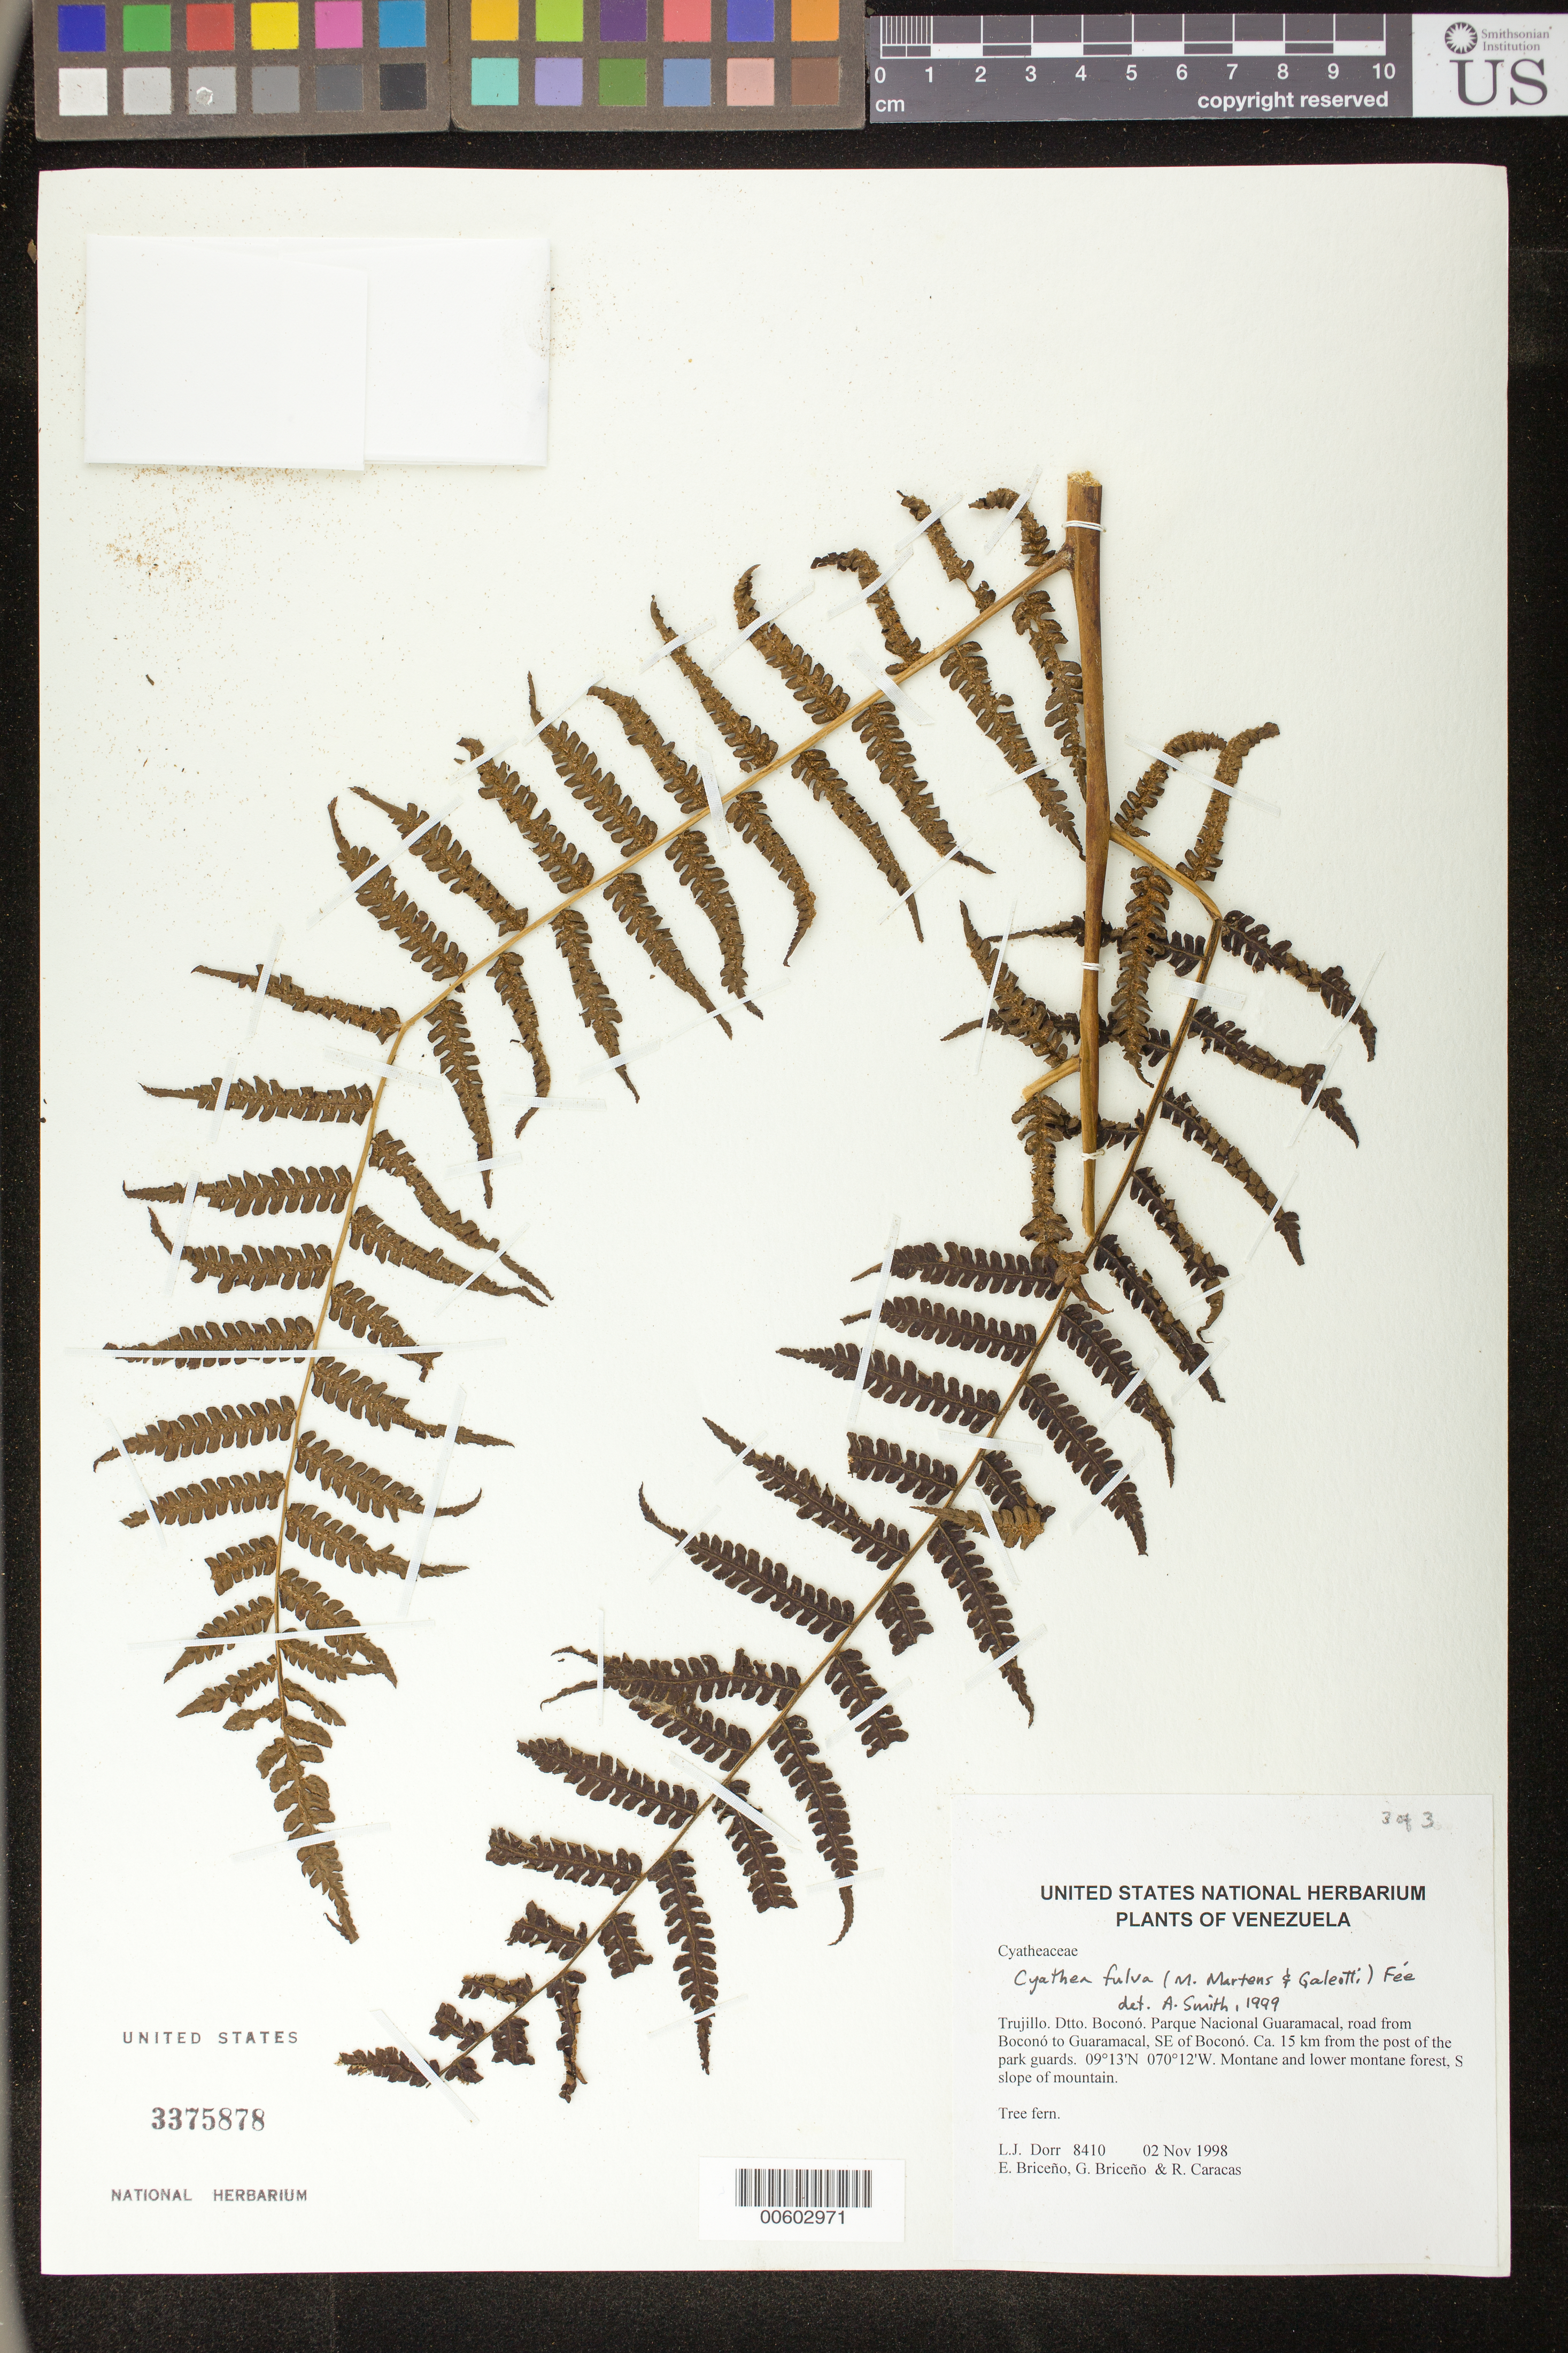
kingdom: Plantae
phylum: Tracheophyta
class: Polypodiopsida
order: Cyatheales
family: Cyatheaceae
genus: Cyathea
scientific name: Cyathea fulva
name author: (M. Martens & Galeotti) Fée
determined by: Smith, Alan R., (UC)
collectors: L. J. Dorr, E. Briceño, G. Briceño & R. Caracas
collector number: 8410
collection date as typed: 02 Nov 1998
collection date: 1998-11-02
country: Venezuela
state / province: Trujillo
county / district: Boconó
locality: Parque Nacional Guaramacal, road from Boconó to Guaramacal, SE of Boconó, ca. 15 km from the post of the park guards.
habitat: Montane and lower montane forest, S slope of mountain.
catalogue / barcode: US 3375878